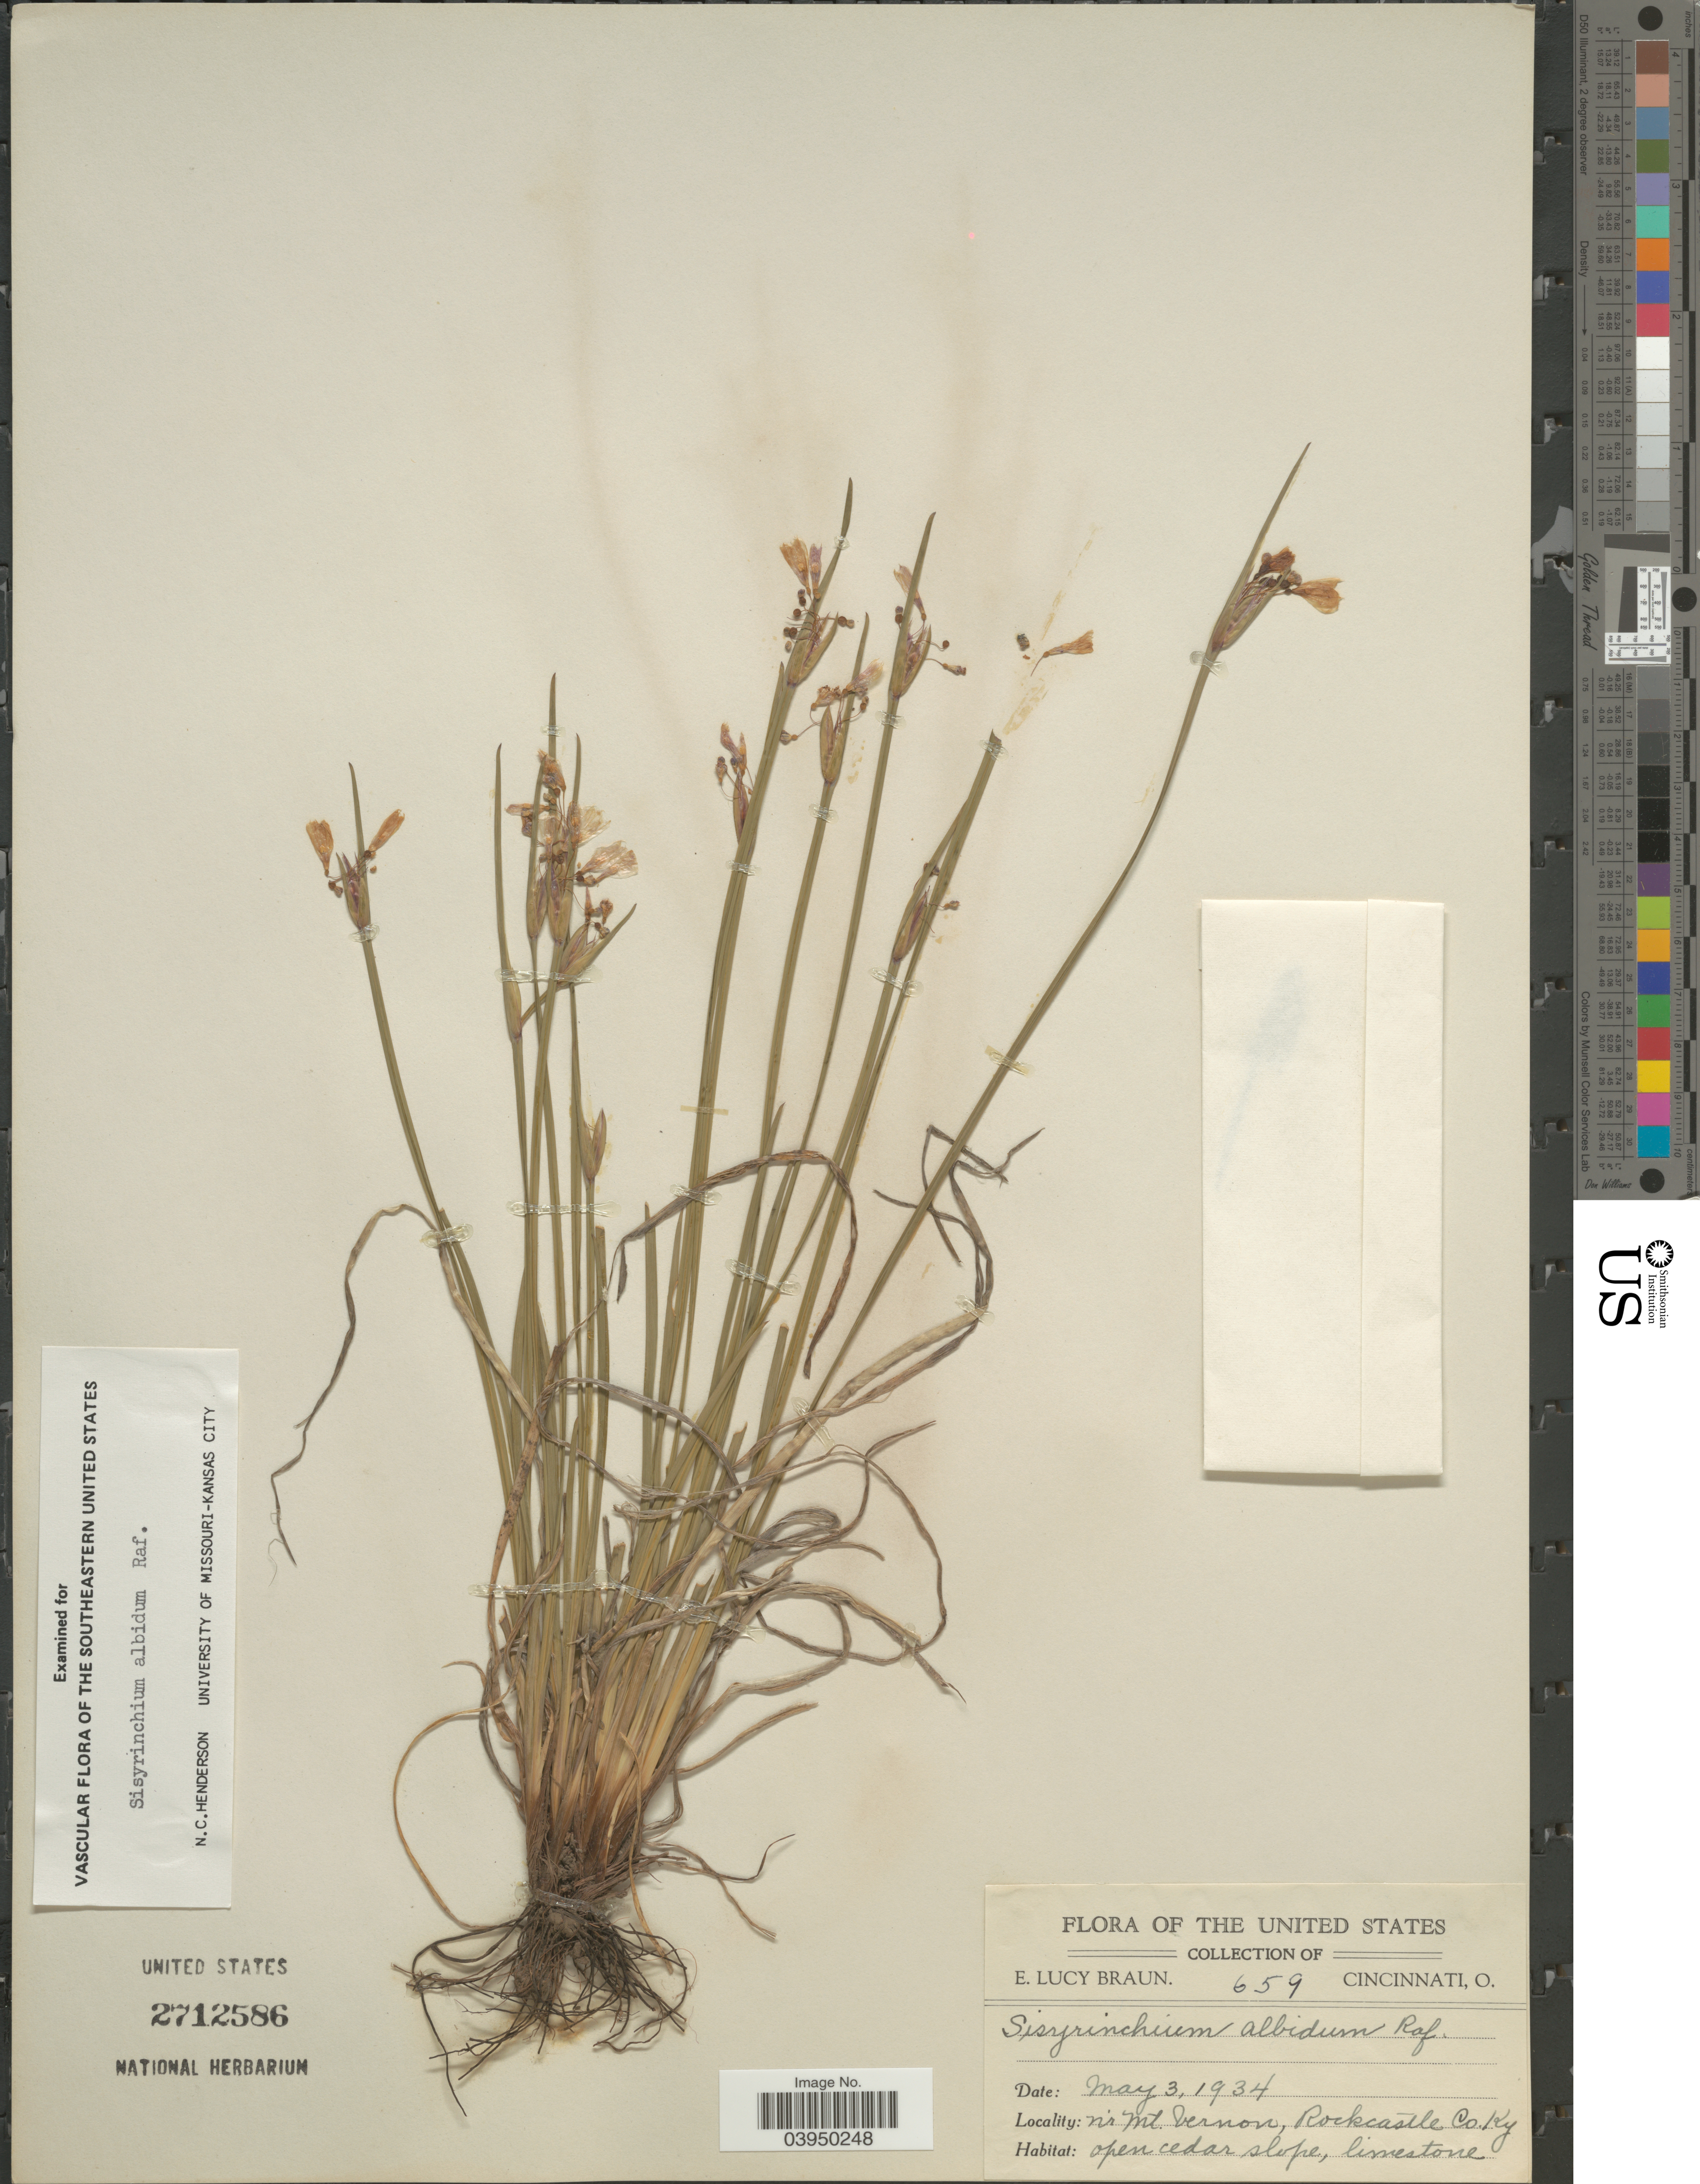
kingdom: Plantae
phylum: Tracheophyta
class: Liliopsida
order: Asparagales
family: Iridaceae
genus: Sisyrinchium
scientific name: Sisyrinchium albidum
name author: Raf.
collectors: E. L. Braun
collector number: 659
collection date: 1934-05-03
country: United States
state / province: Kentucky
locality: Nr Mt. Vernon, Rockcastle Co.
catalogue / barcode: US 2712586